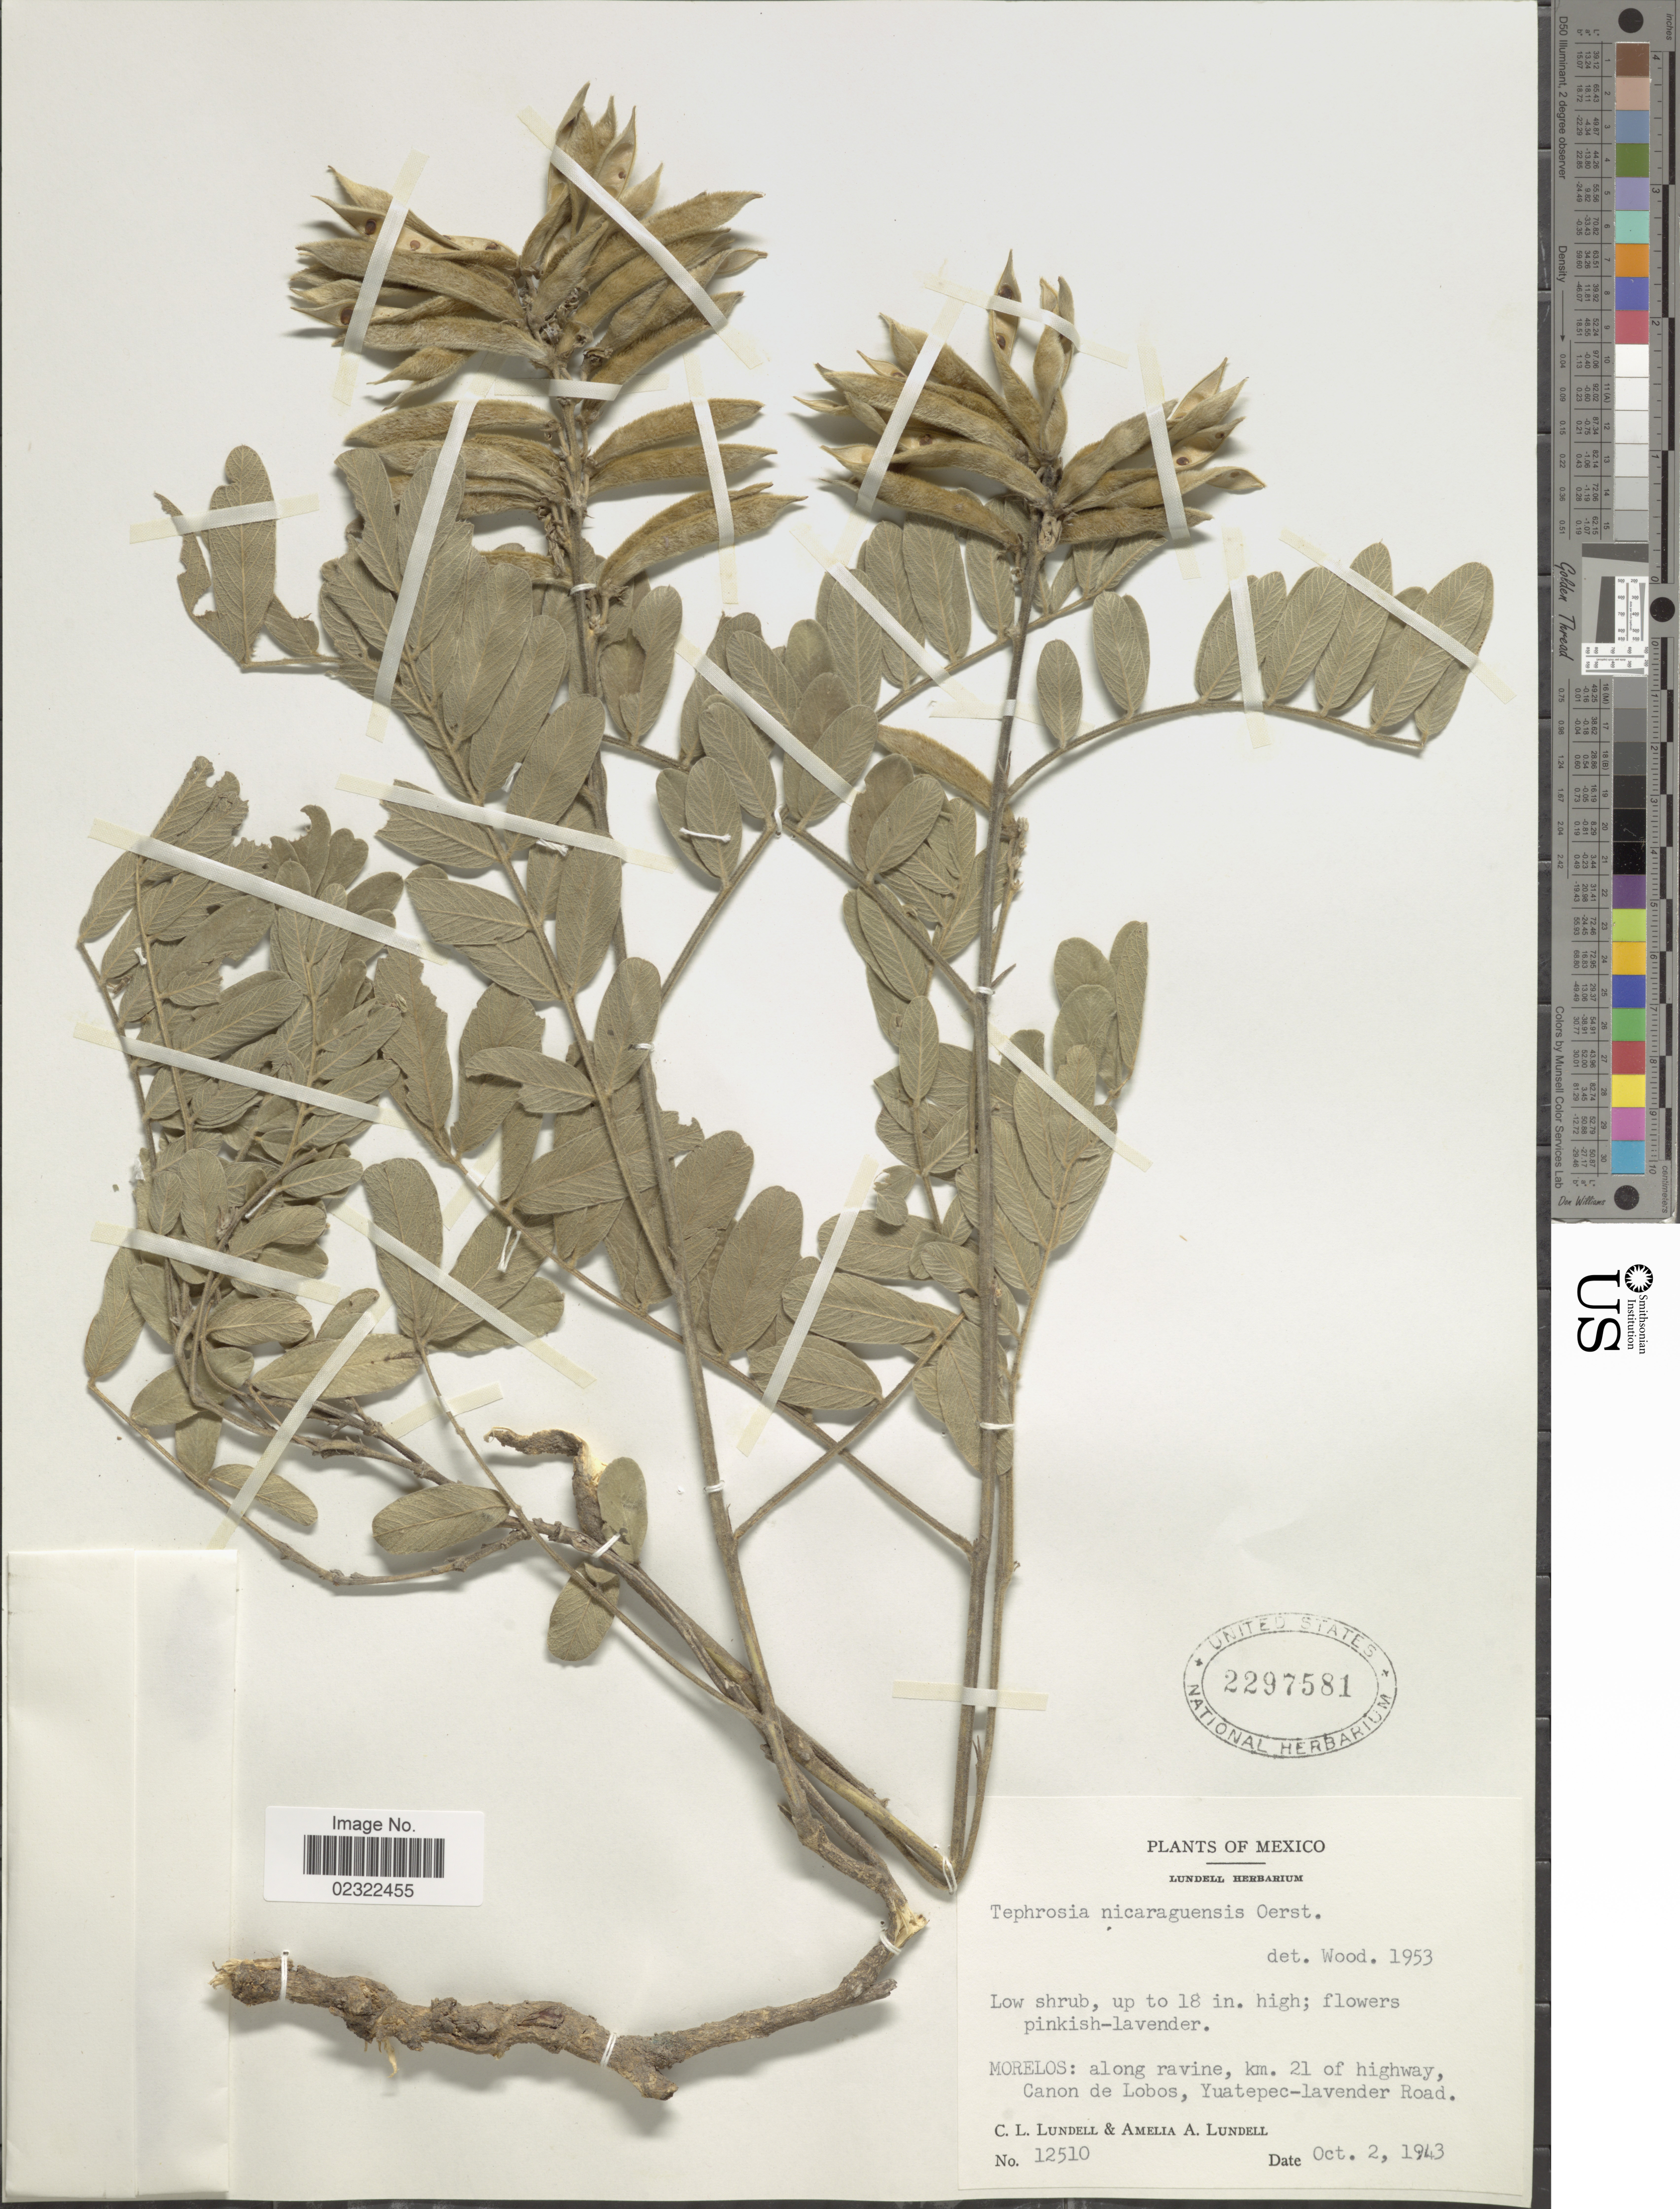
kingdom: Plantae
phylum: Tracheophyta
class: Magnoliopsida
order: Fabales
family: Fabaceae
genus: Tephrosia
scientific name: Tephrosia nicaraguensis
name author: Oerst.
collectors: C. L. Lundell & A. A. Lundell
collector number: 12510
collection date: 1943-10-02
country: Mexico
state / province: Morelos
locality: Morelos: along ravine, km. 21 of highway, Canon de Lobos, Yuatepec-Levender road.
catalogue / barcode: US 2297581